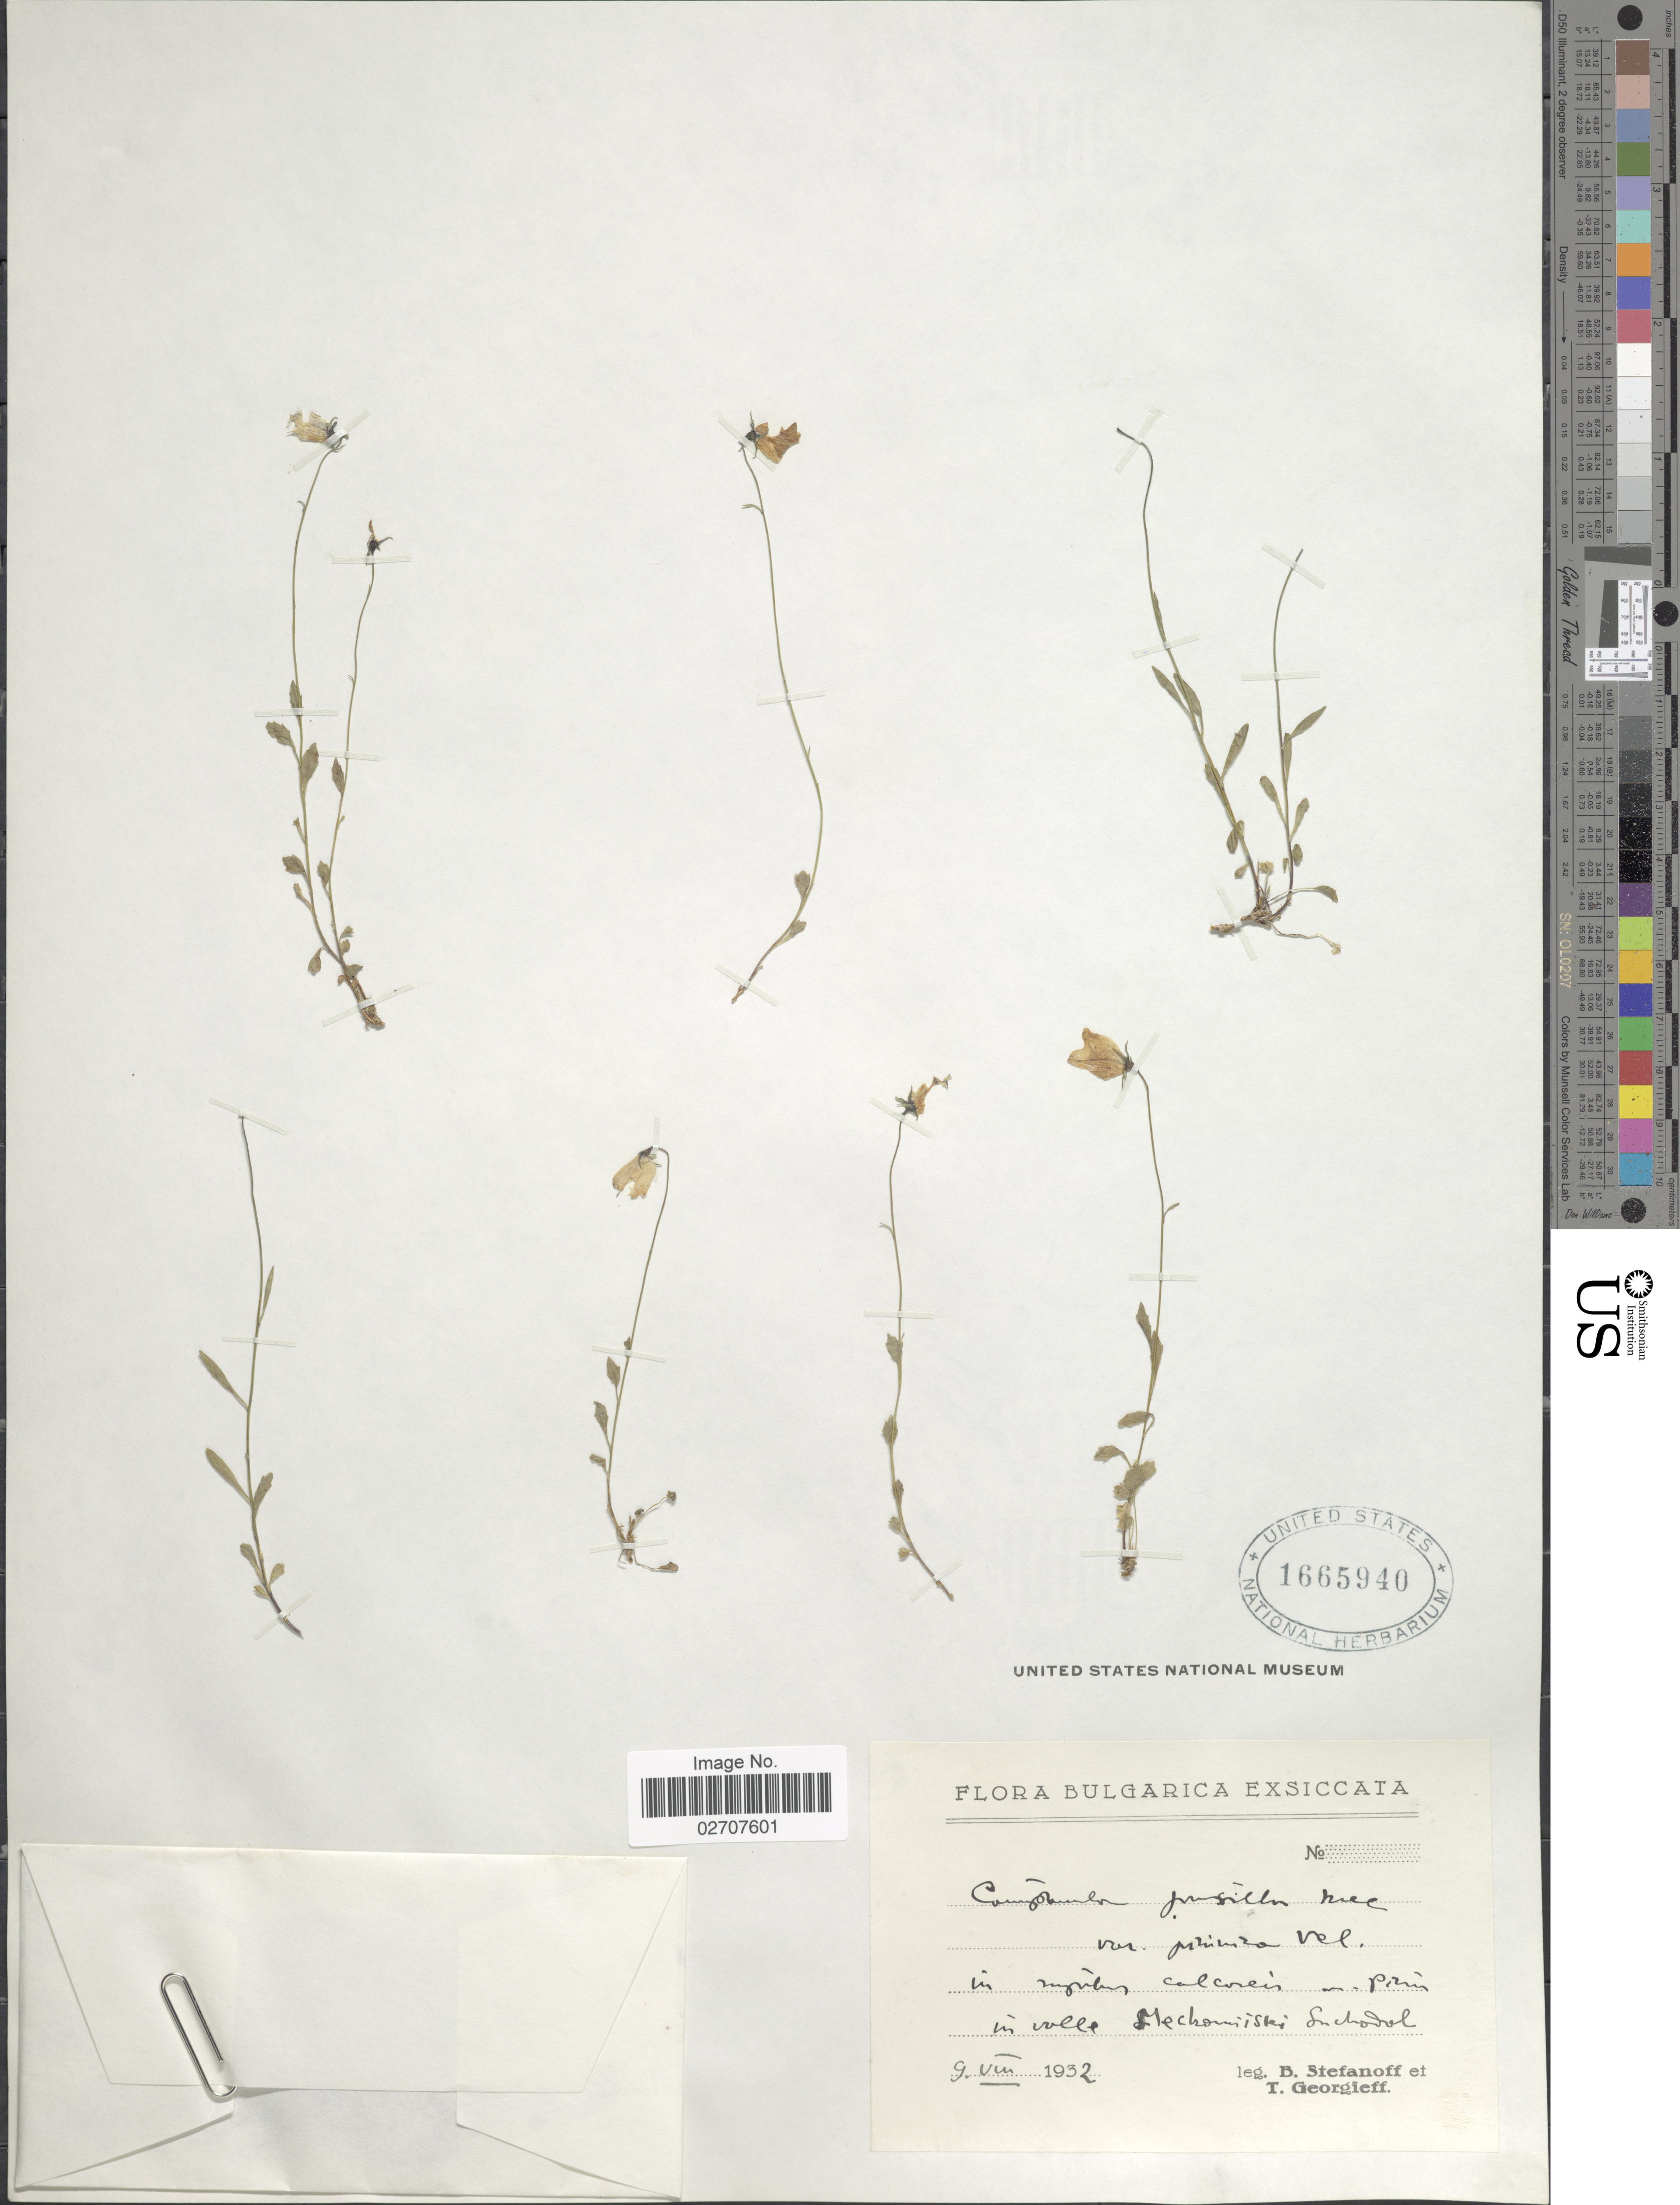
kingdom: Plantae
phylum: Tracheophyta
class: Magnoliopsida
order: Asterales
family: Campanulaceae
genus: Campanula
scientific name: Campanula cochleariifolia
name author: Lam.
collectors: B. Stefanoff & T. Georgieff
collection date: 1932-08-09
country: Bulgaria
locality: In rupibus calcareis m. Pirin, in valle Mechomiski [interpreted] Suchodol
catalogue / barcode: US 1665940